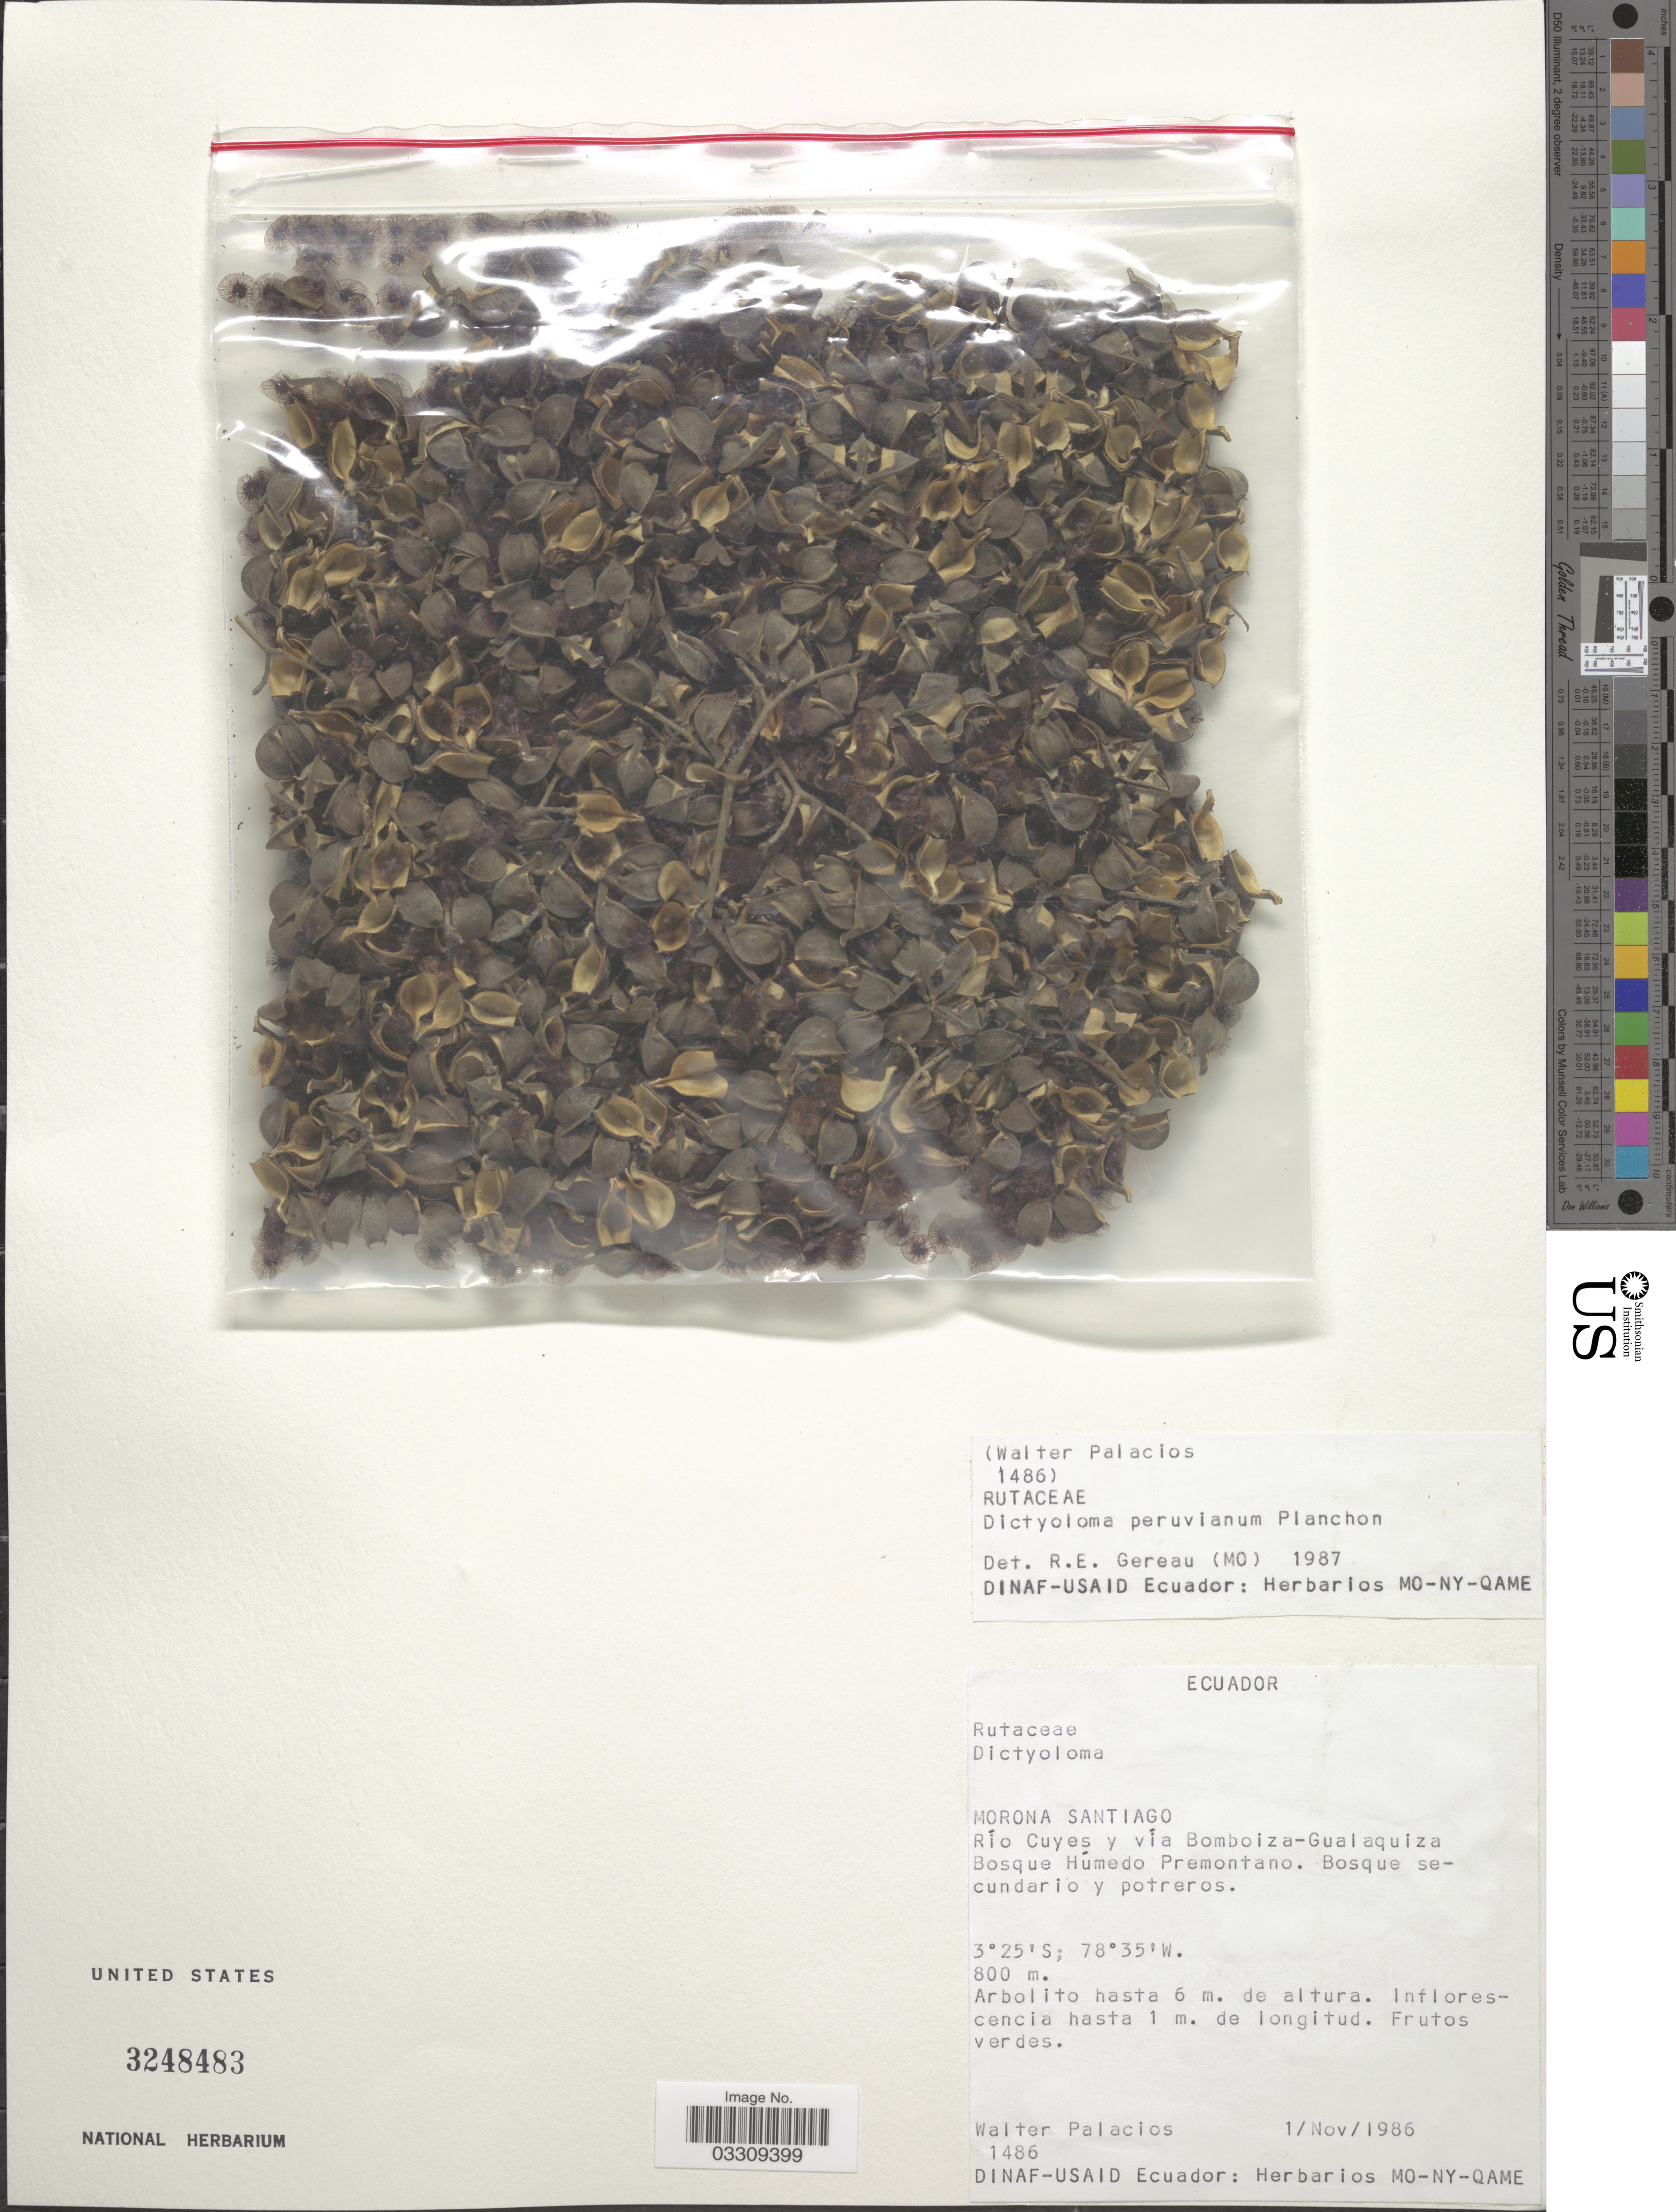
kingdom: Plantae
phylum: Tracheophyta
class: Magnoliopsida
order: Sapindales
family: Rutaceae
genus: Dictyoloma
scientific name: Dictyoloma peruvianum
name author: Planch.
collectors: W. Palacios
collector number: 1486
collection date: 1986-11-01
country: Ecuador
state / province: Morona-Santiago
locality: Morona Santiago. Río Cuyes y vía Bomboiza-Gualaquiza Bosque Húmedo Premontano.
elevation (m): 800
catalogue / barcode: US 3248483